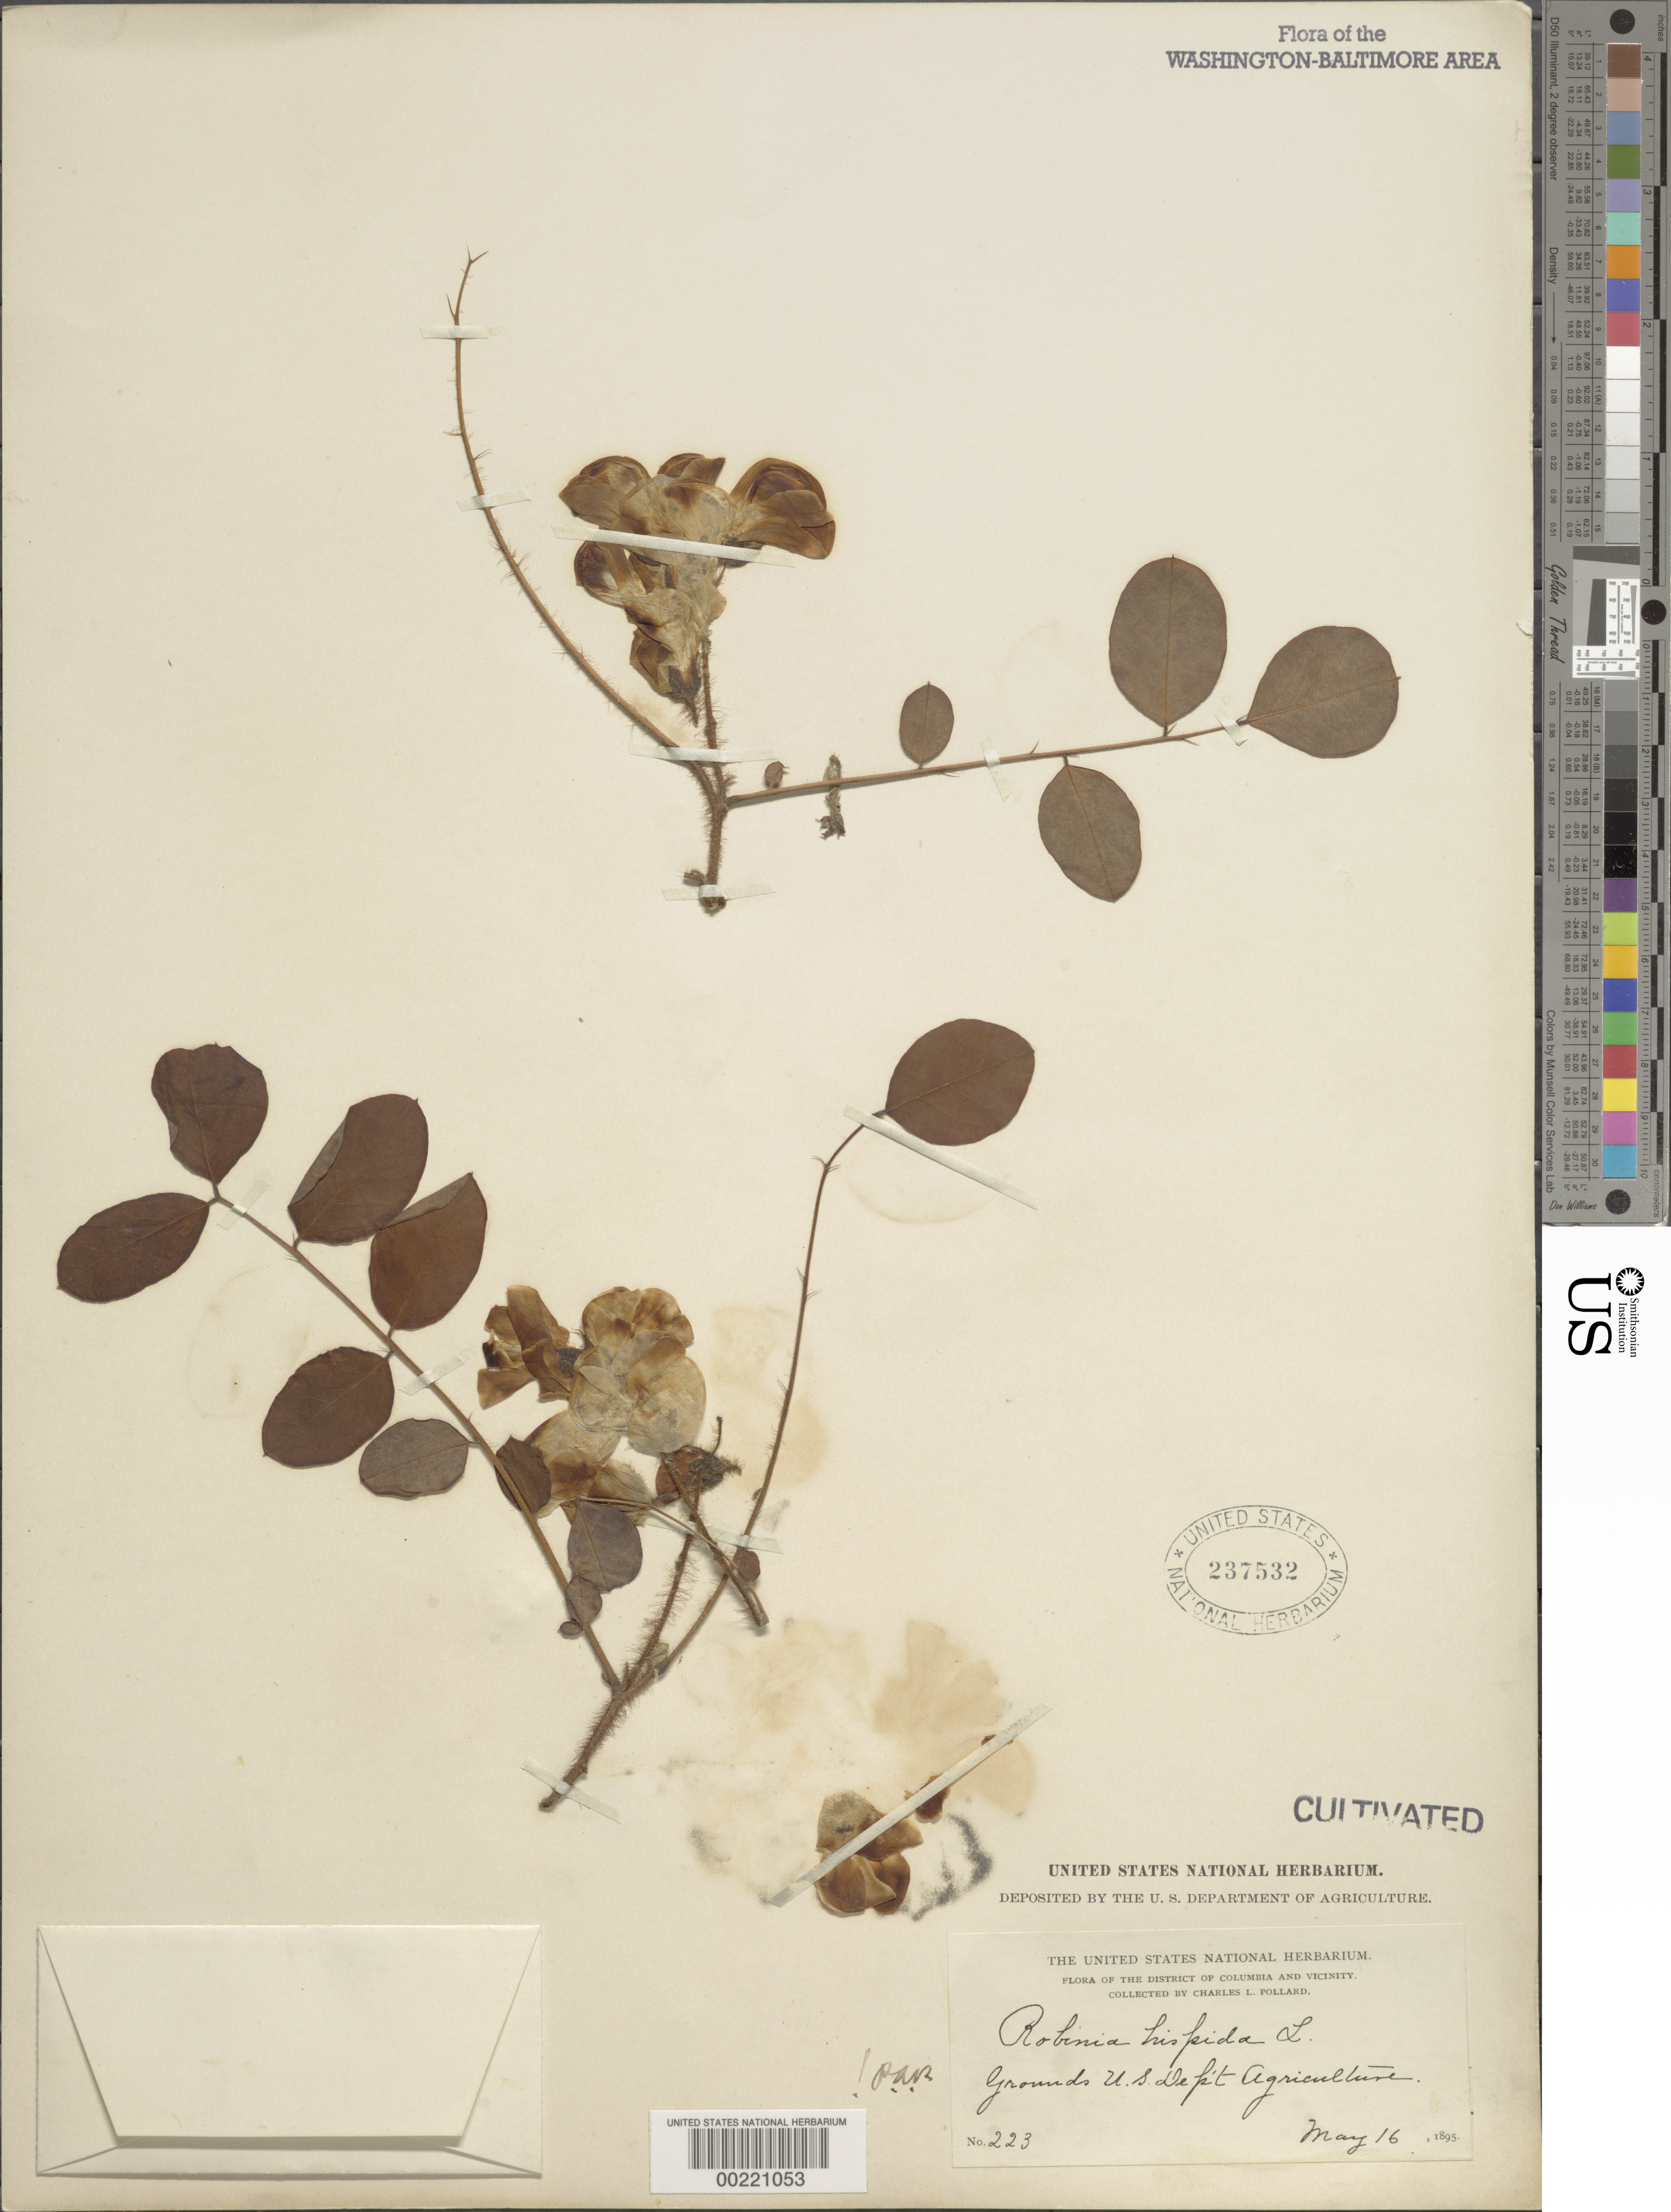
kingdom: Plantae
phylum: Tracheophyta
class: Magnoliopsida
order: Fabales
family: Fabaceae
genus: Robinia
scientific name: Robinia hispida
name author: L.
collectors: C. L. Pollard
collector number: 223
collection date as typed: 16 May 1895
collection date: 1895-05-16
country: United States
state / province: District of Columbia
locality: Department of Agriculture grounds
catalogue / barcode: US 237532